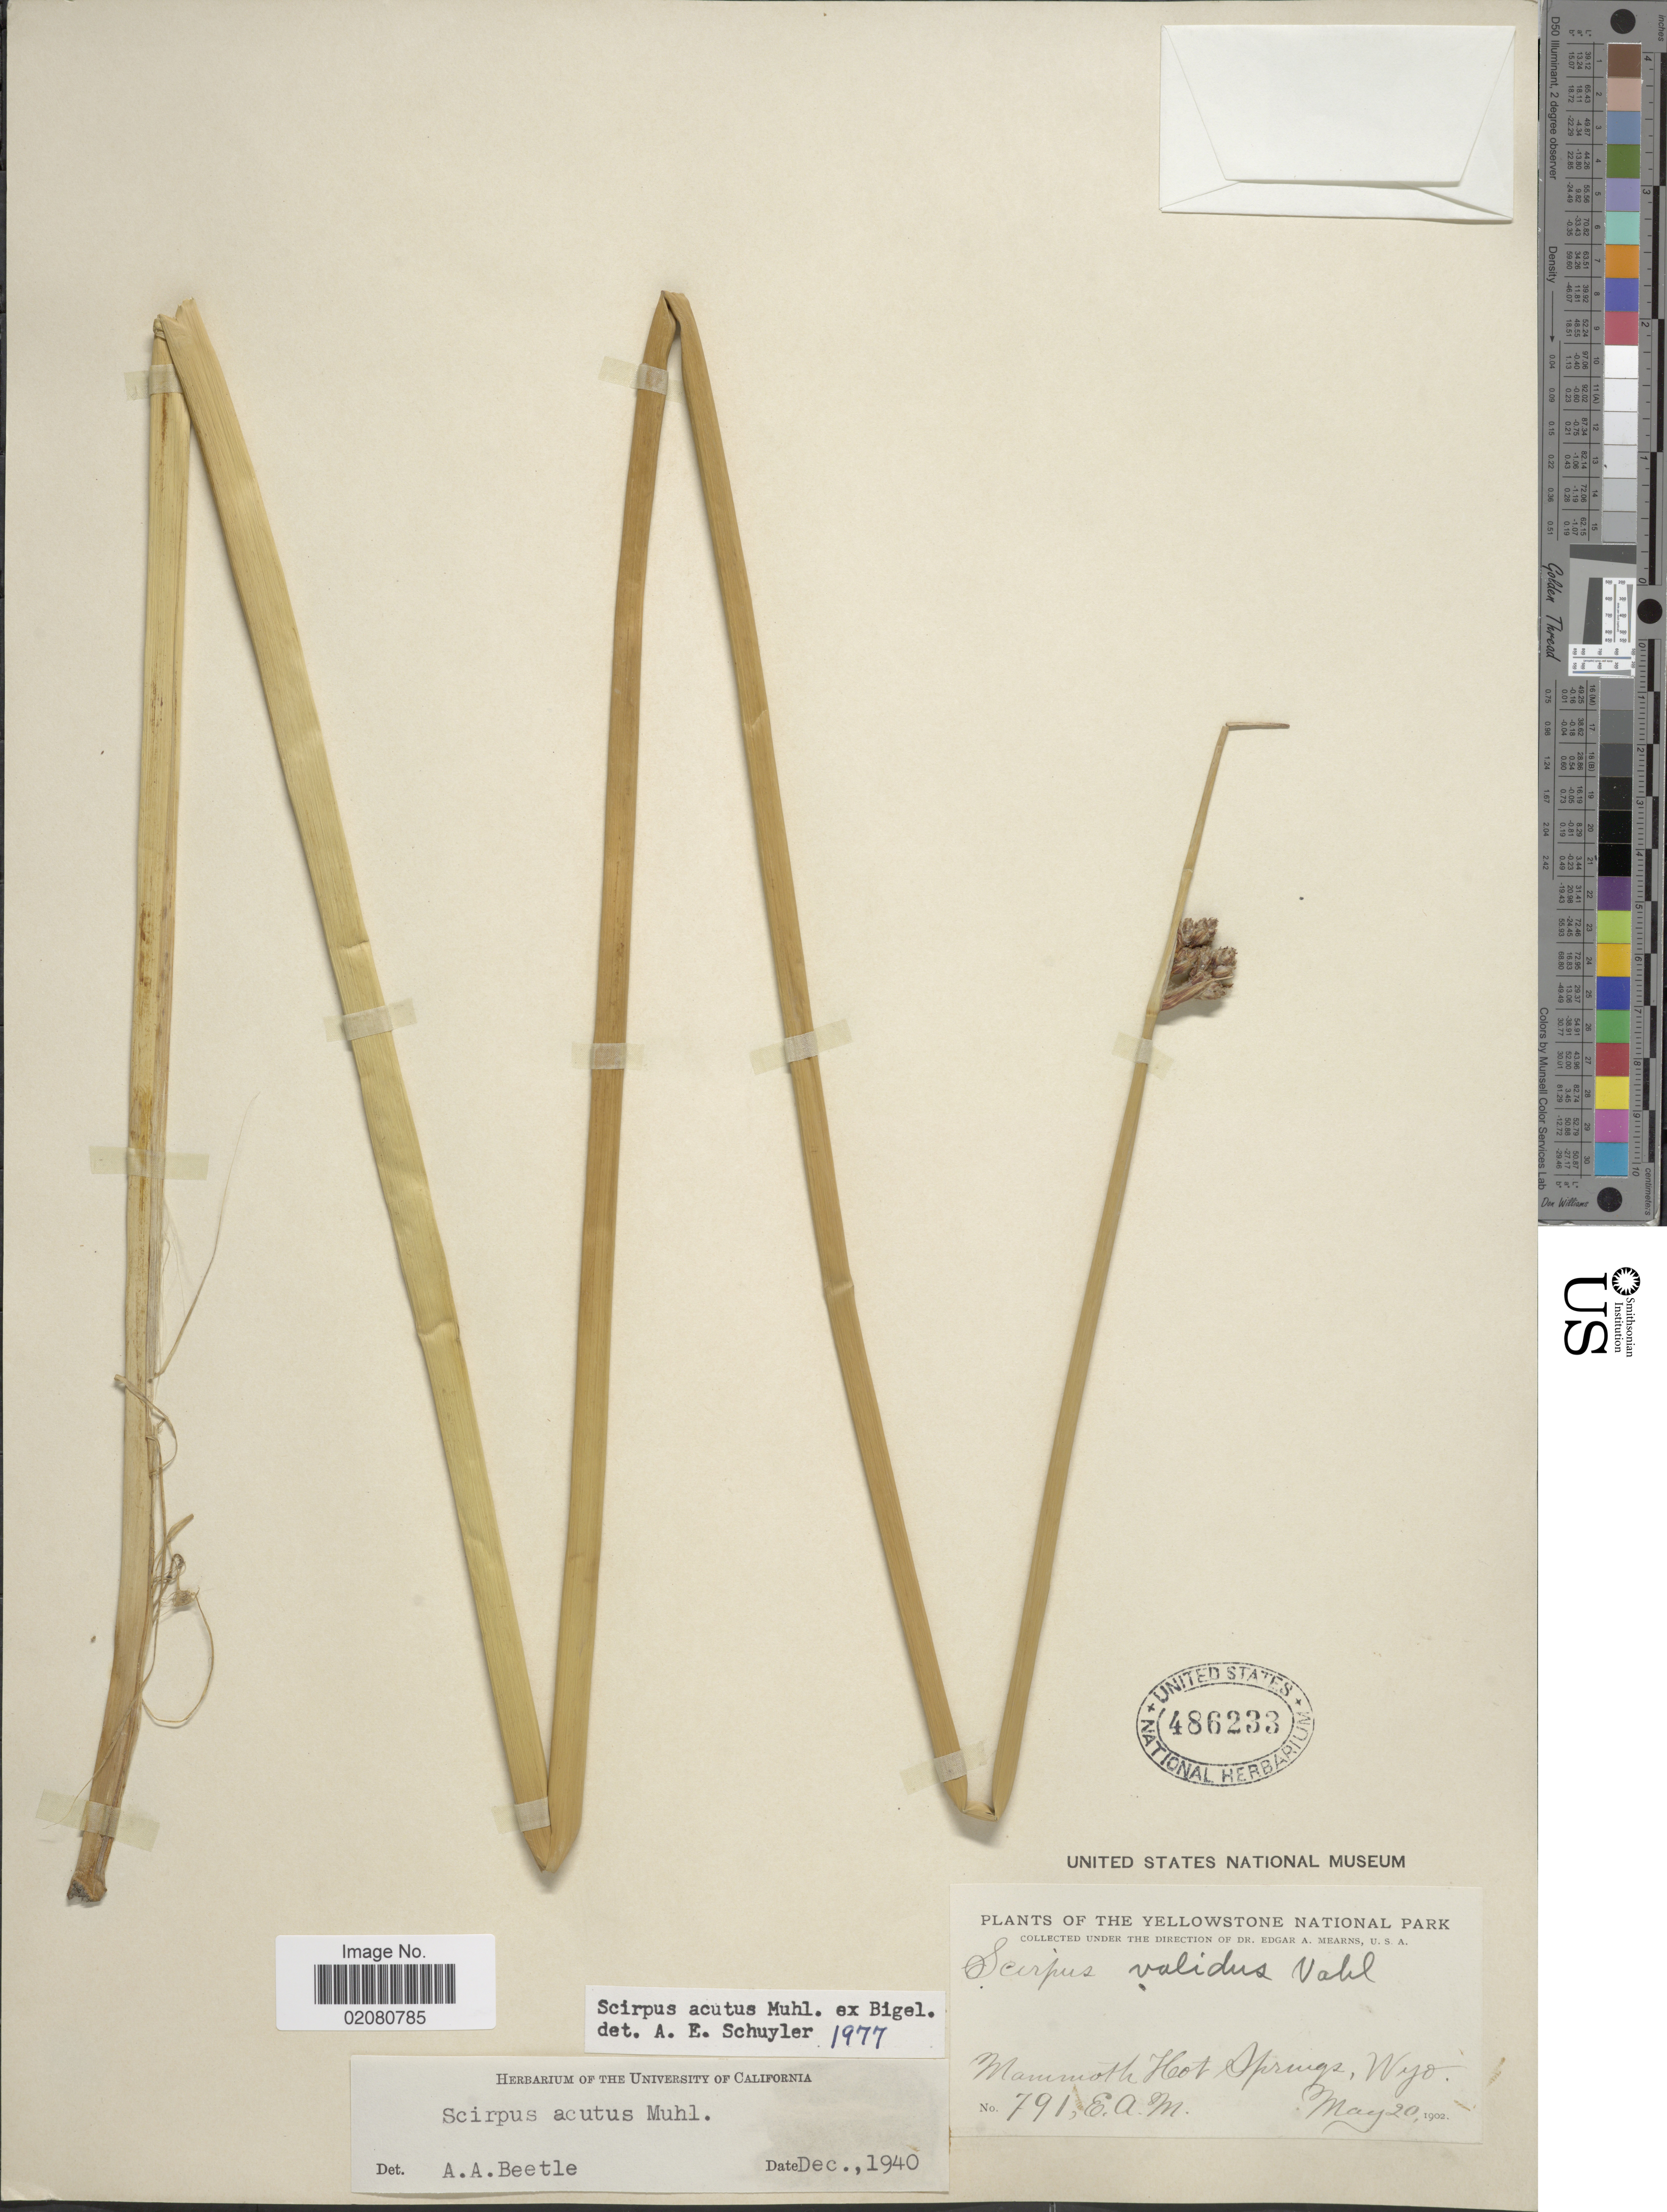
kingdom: Plantae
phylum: Tracheophyta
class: Liliopsida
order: Poales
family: Cyperaceae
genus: Schoenoplectus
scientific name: Schoenoplectus acutus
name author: (Muhl. ex Bigelow) Á. Löve & D. Löve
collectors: E. A. Mearns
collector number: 791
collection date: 1902-05-20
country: United States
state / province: Wyoming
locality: Yellowstone National Park. Mammoth Hot Springs, Wyo.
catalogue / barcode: US 486233